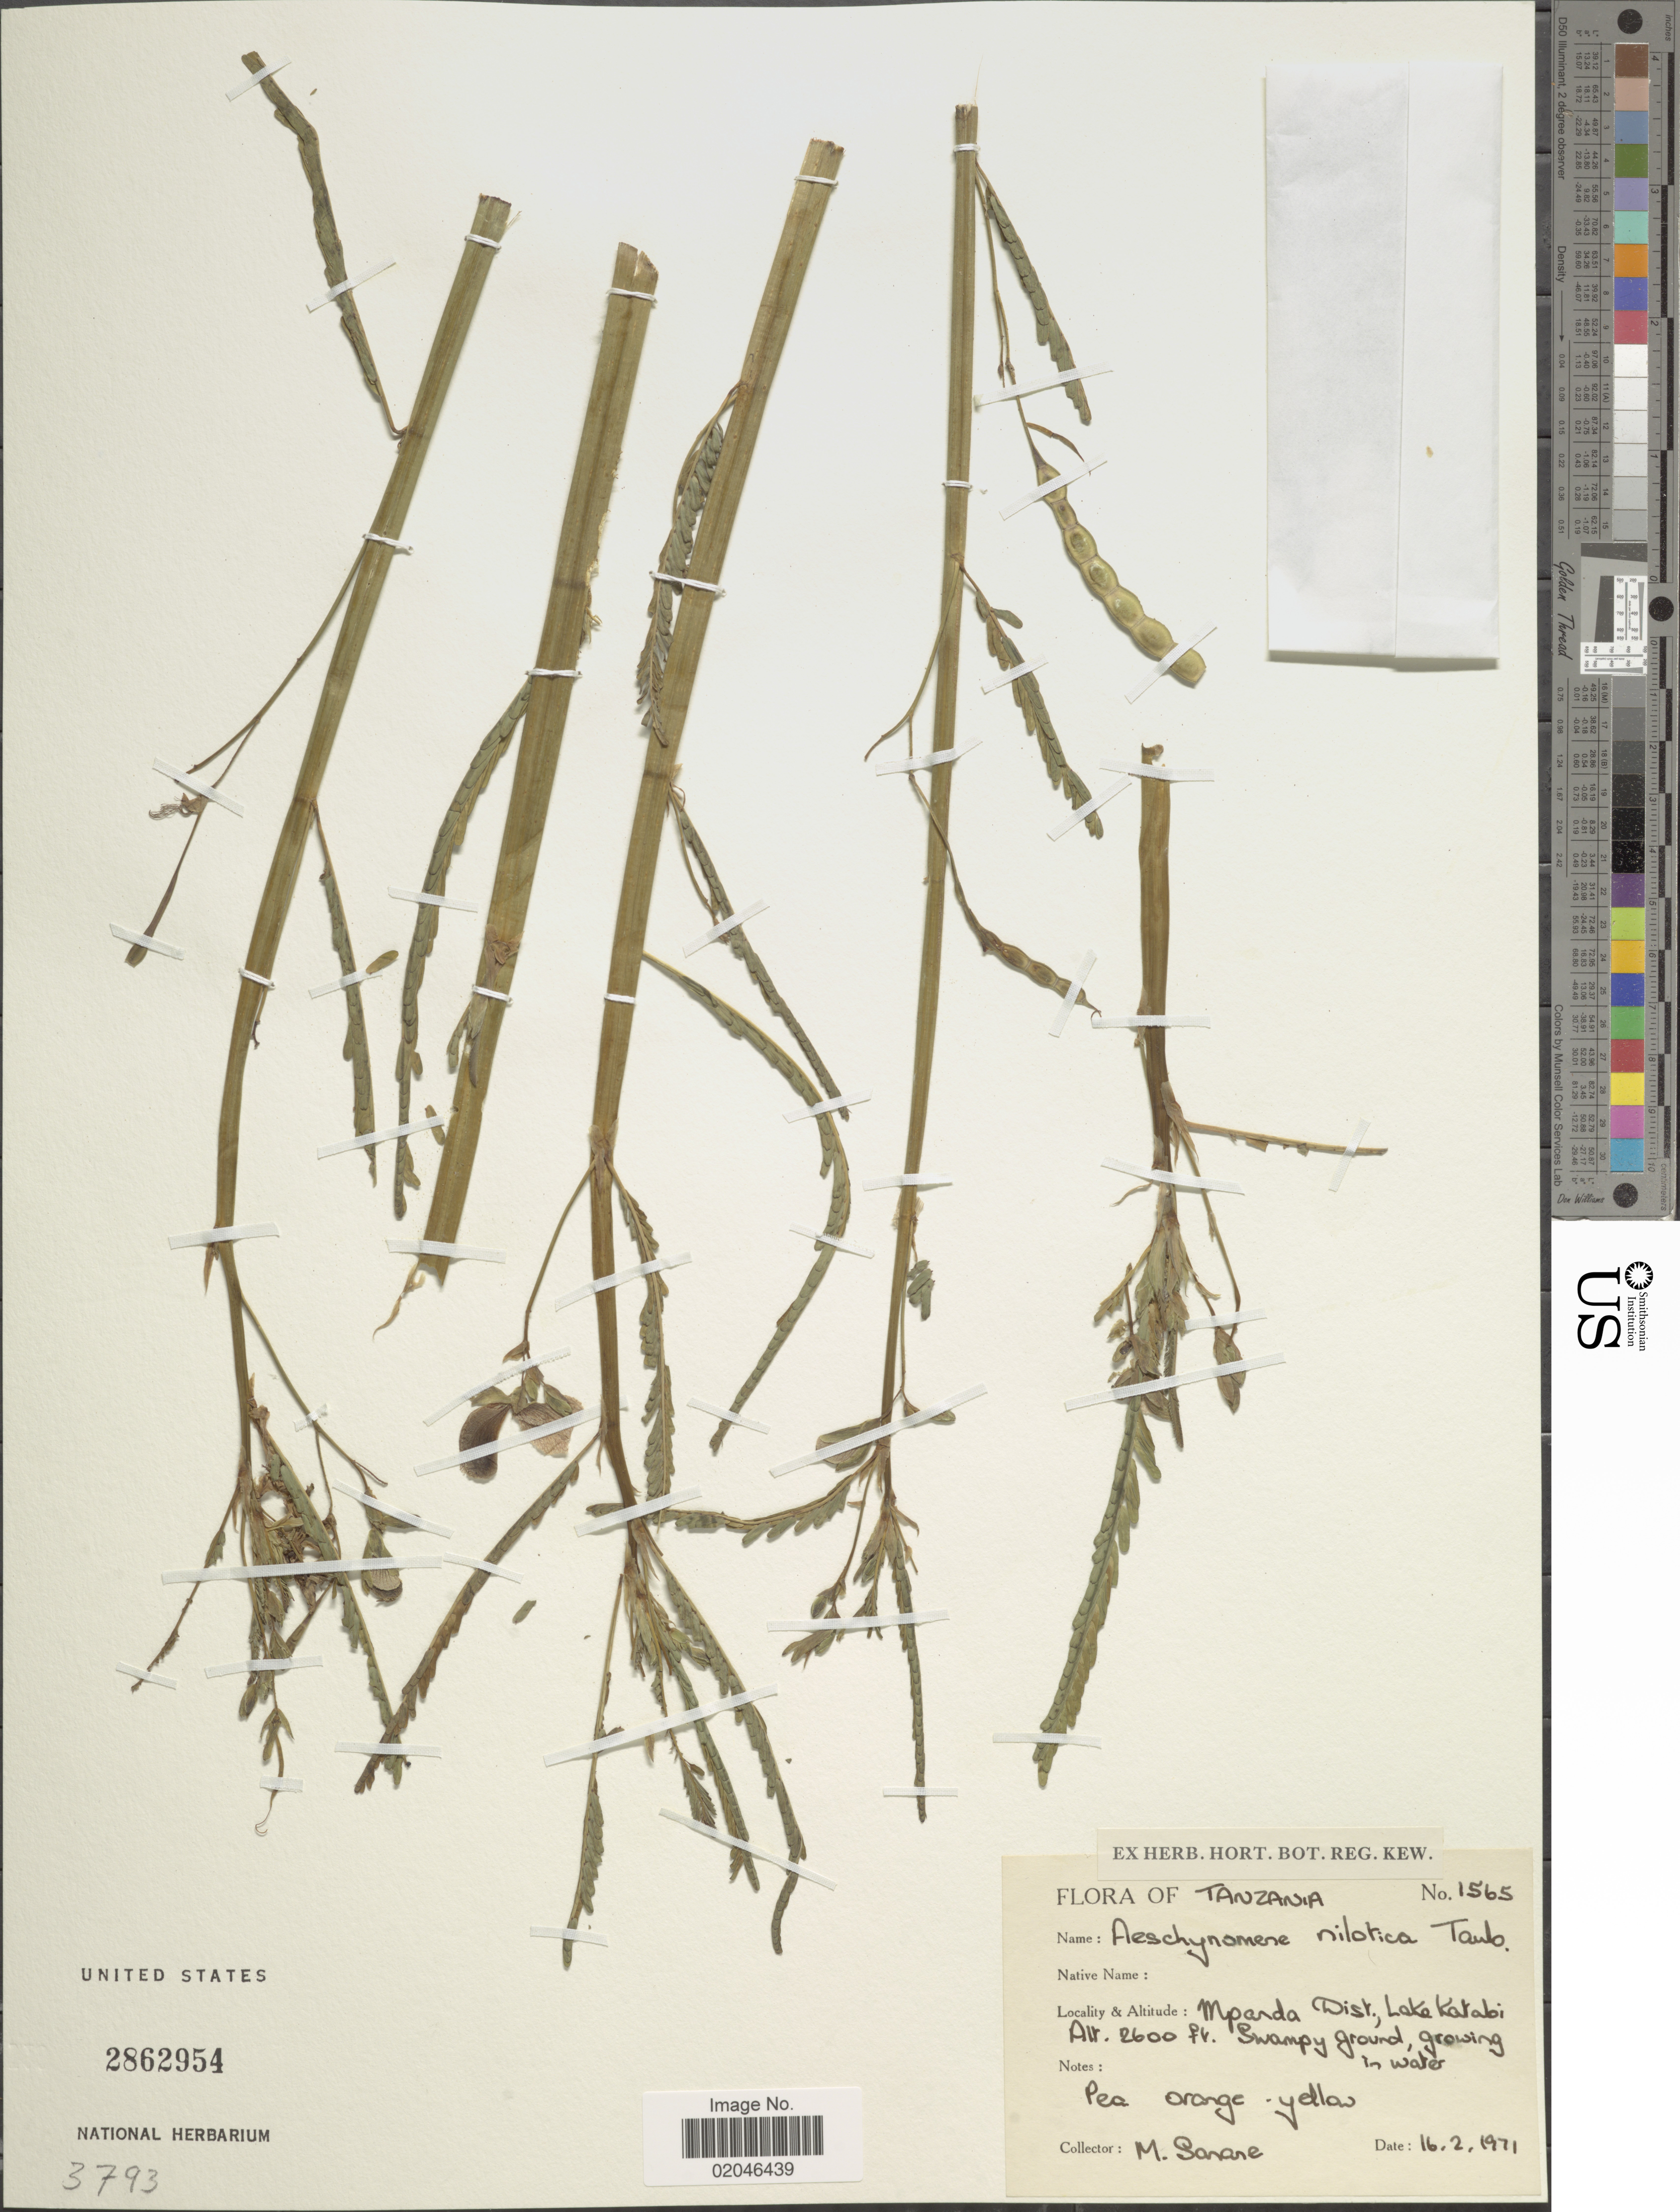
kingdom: Plantae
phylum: Tracheophyta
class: Magnoliopsida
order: Fabales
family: Fabaceae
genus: Aeschynomene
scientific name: Aeschynomene nilotica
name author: Taub.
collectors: M. Sanare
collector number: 1565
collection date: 1971-02-16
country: Tanzania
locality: Mparda Dist., Loka Katabi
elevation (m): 792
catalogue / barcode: US 2862954